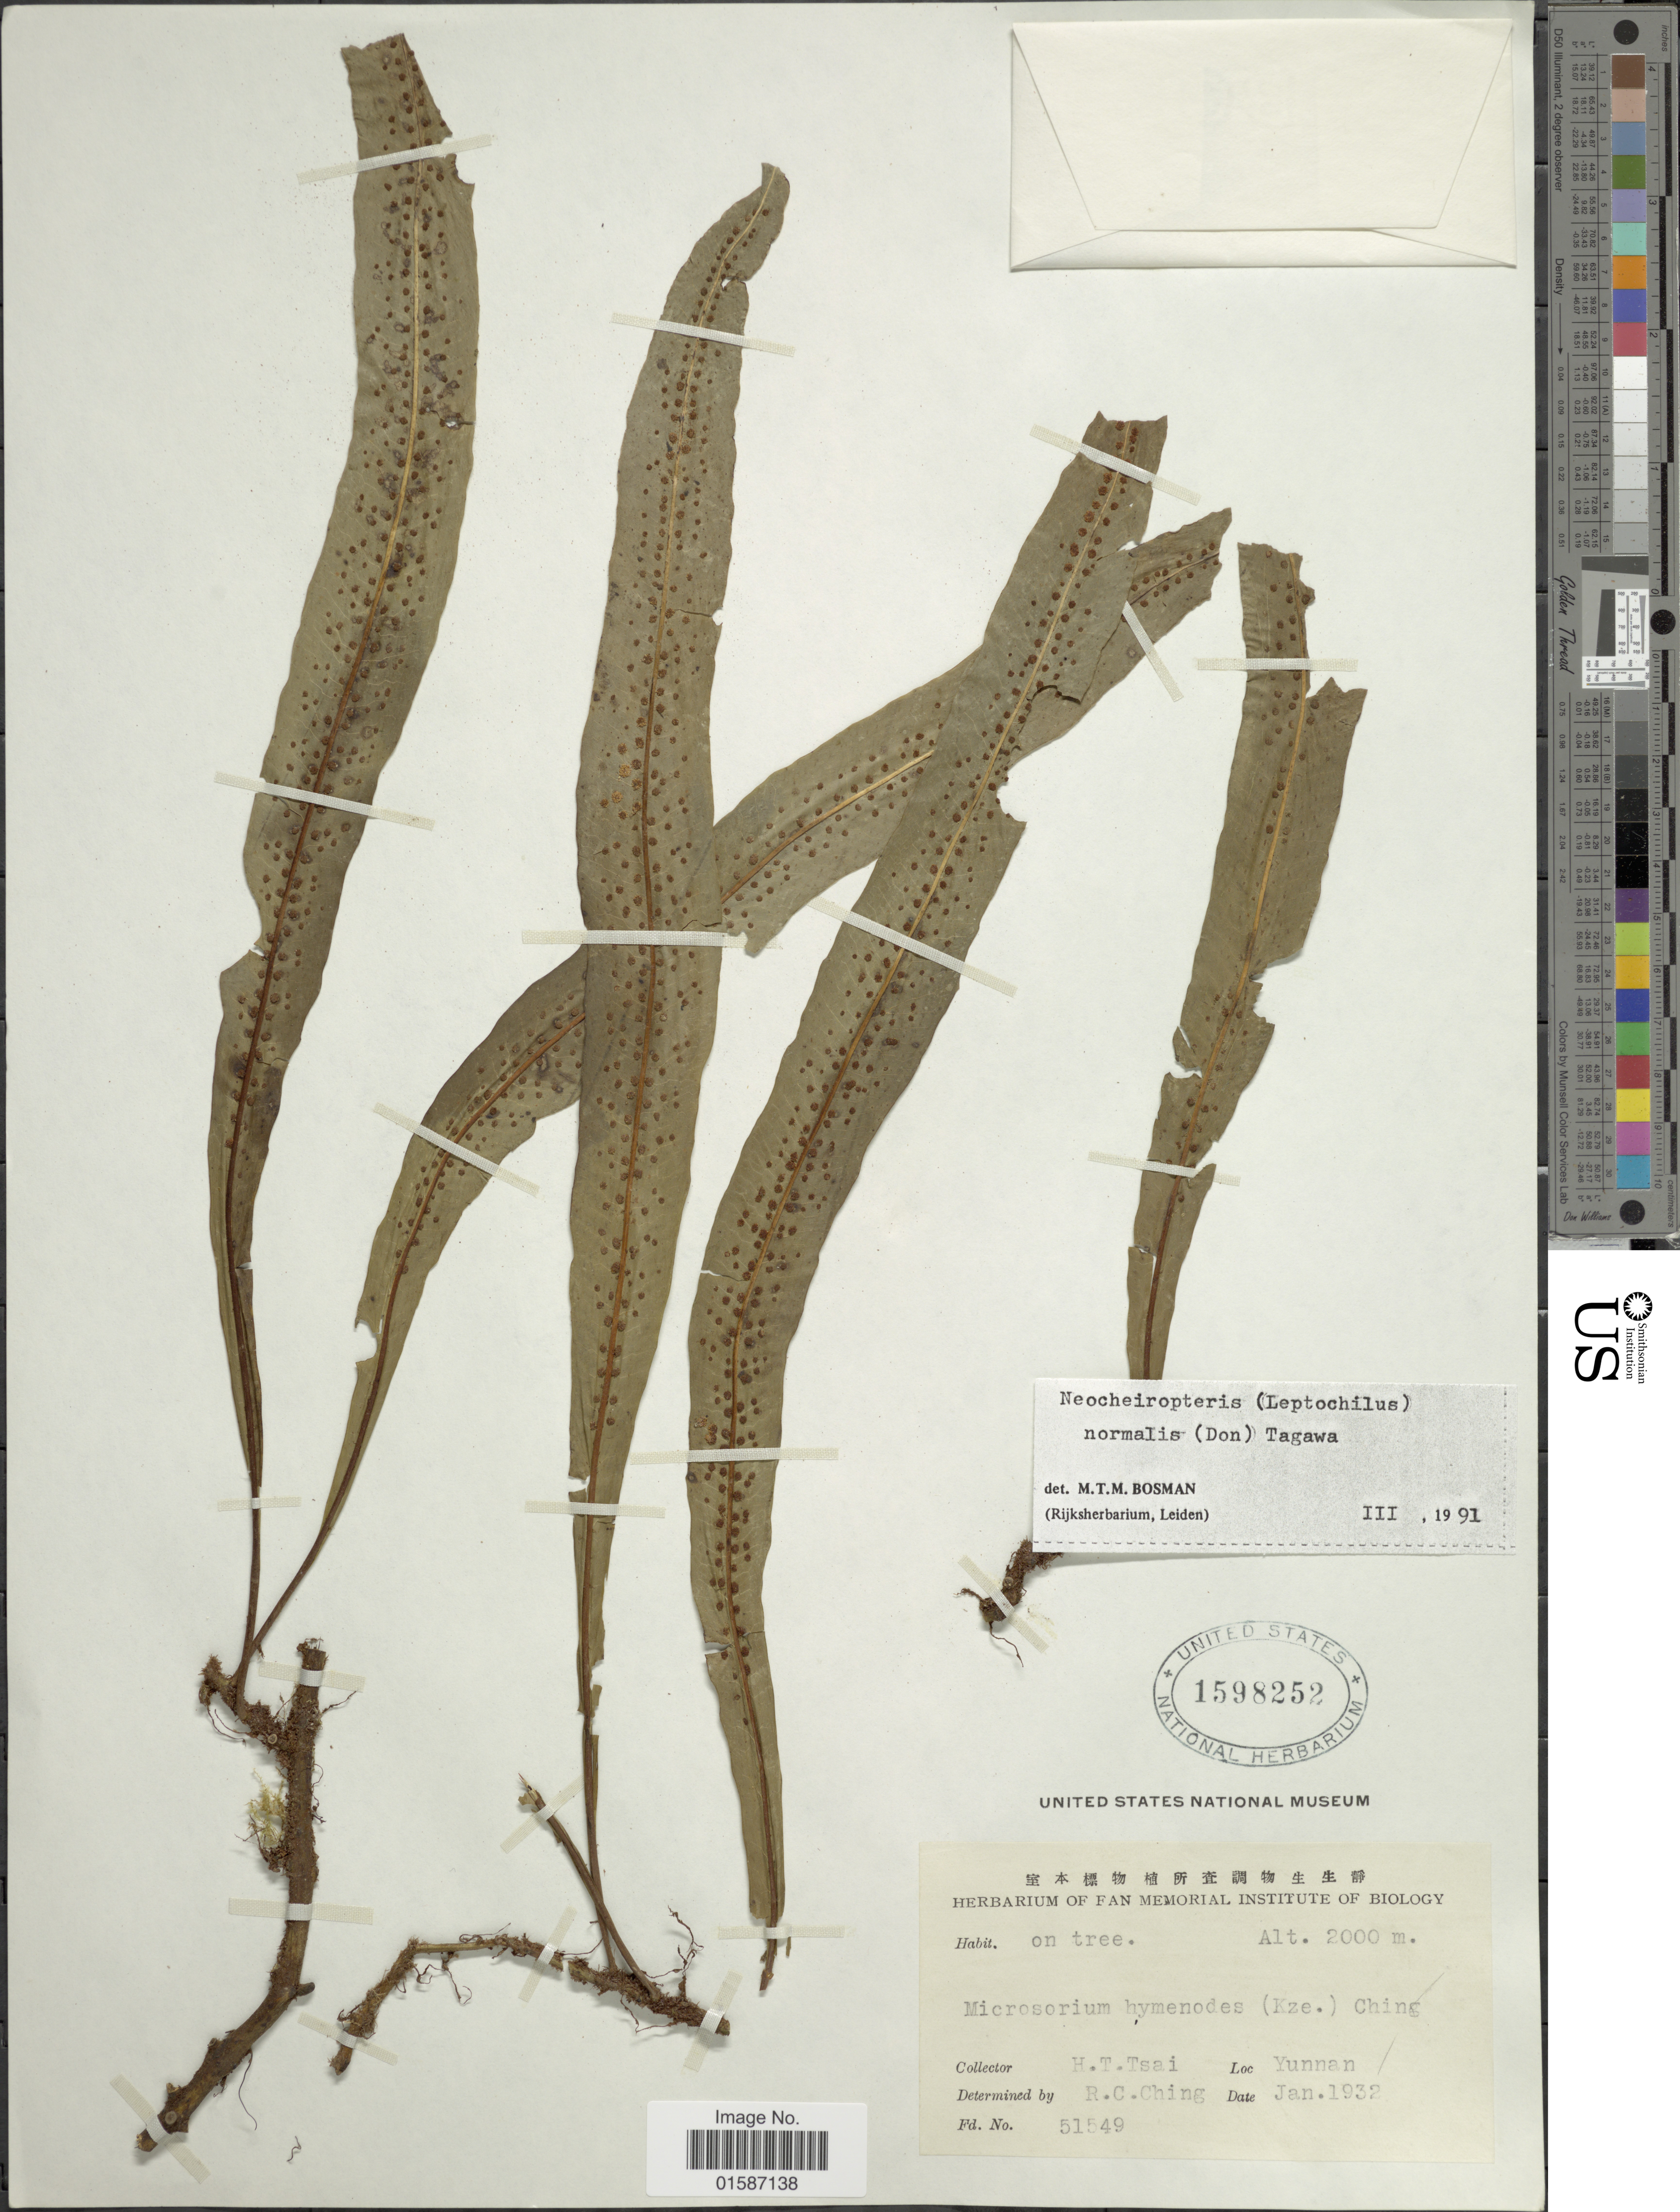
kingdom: Plantae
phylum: Tracheophyta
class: Polypodiopsida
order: Polypodiales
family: Polypodiaceae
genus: Tricholepidium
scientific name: Tricholepidium normale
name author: (D. Don) Ching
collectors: H. Tsai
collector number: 51549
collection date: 1932-01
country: China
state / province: Yunnan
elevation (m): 2000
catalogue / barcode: US 1598252